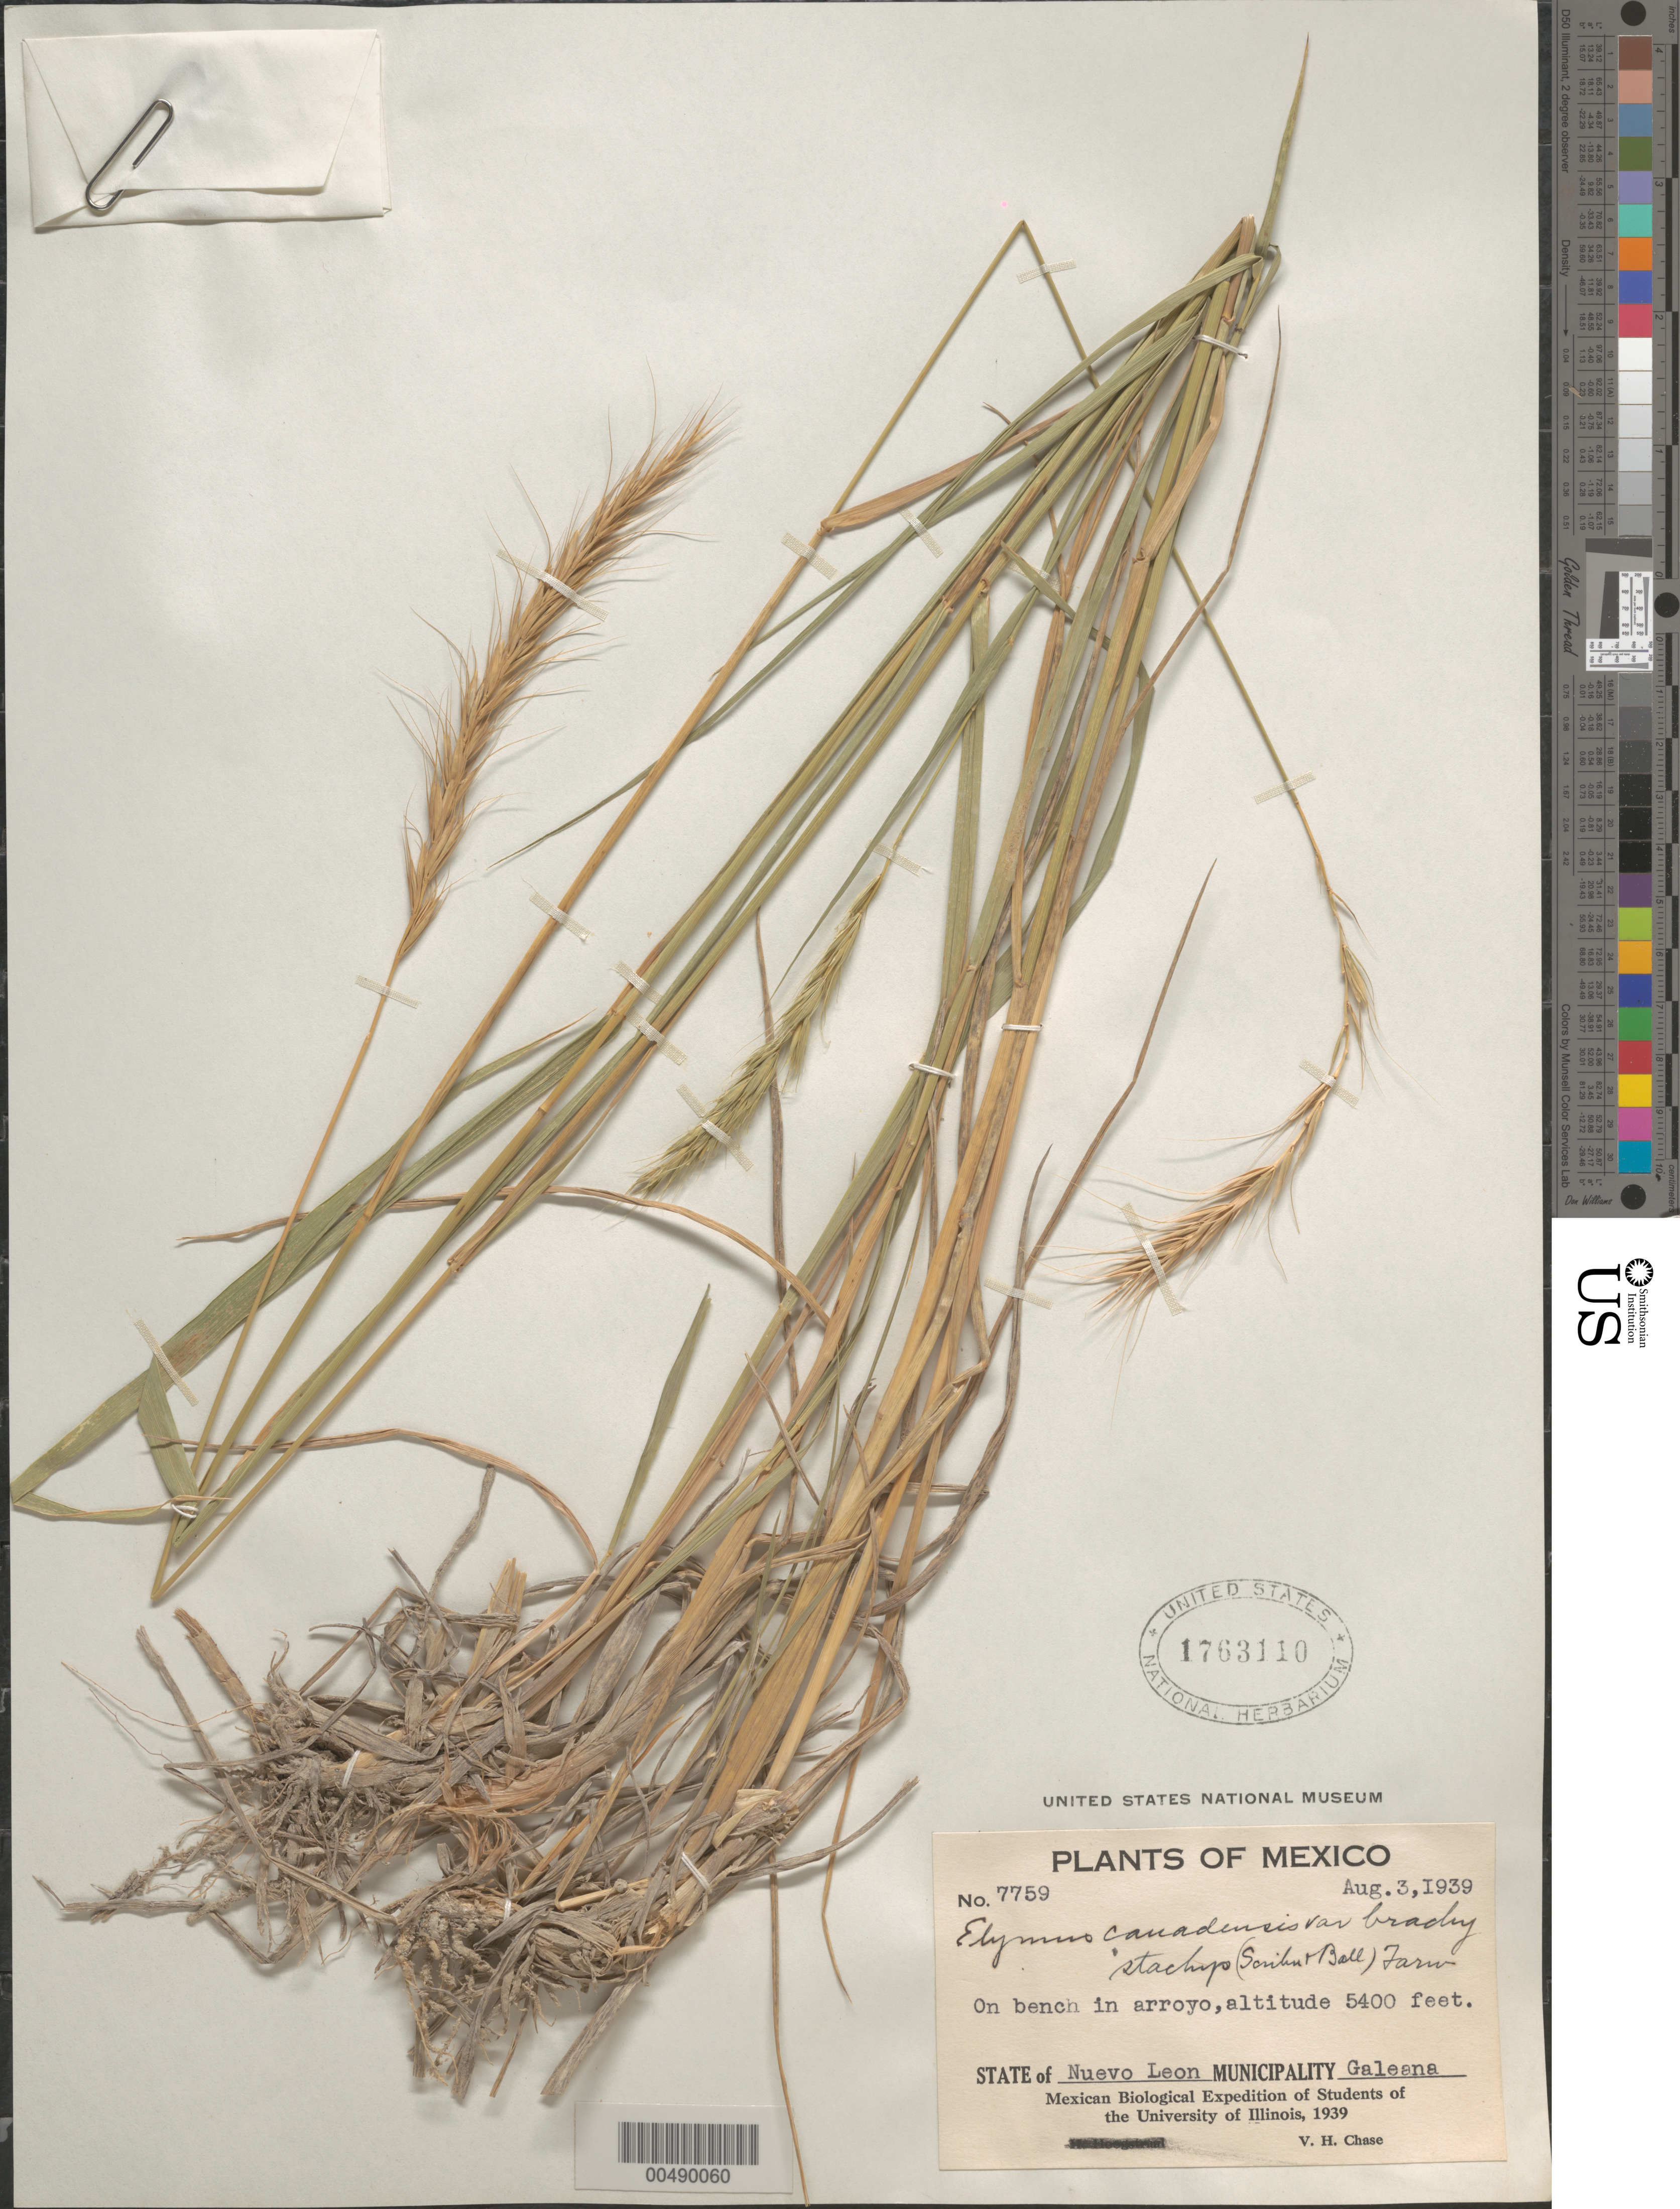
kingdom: Plantae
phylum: Tracheophyta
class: Liliopsida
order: Poales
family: Poaceae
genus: Elymus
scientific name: Elymus canadensis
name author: L.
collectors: V. H. Chase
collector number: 7759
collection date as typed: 3 Aug 1939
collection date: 1939-08-03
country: Mexico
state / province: Nuevo León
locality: Galeana Mun.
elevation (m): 1646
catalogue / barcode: US 1763110